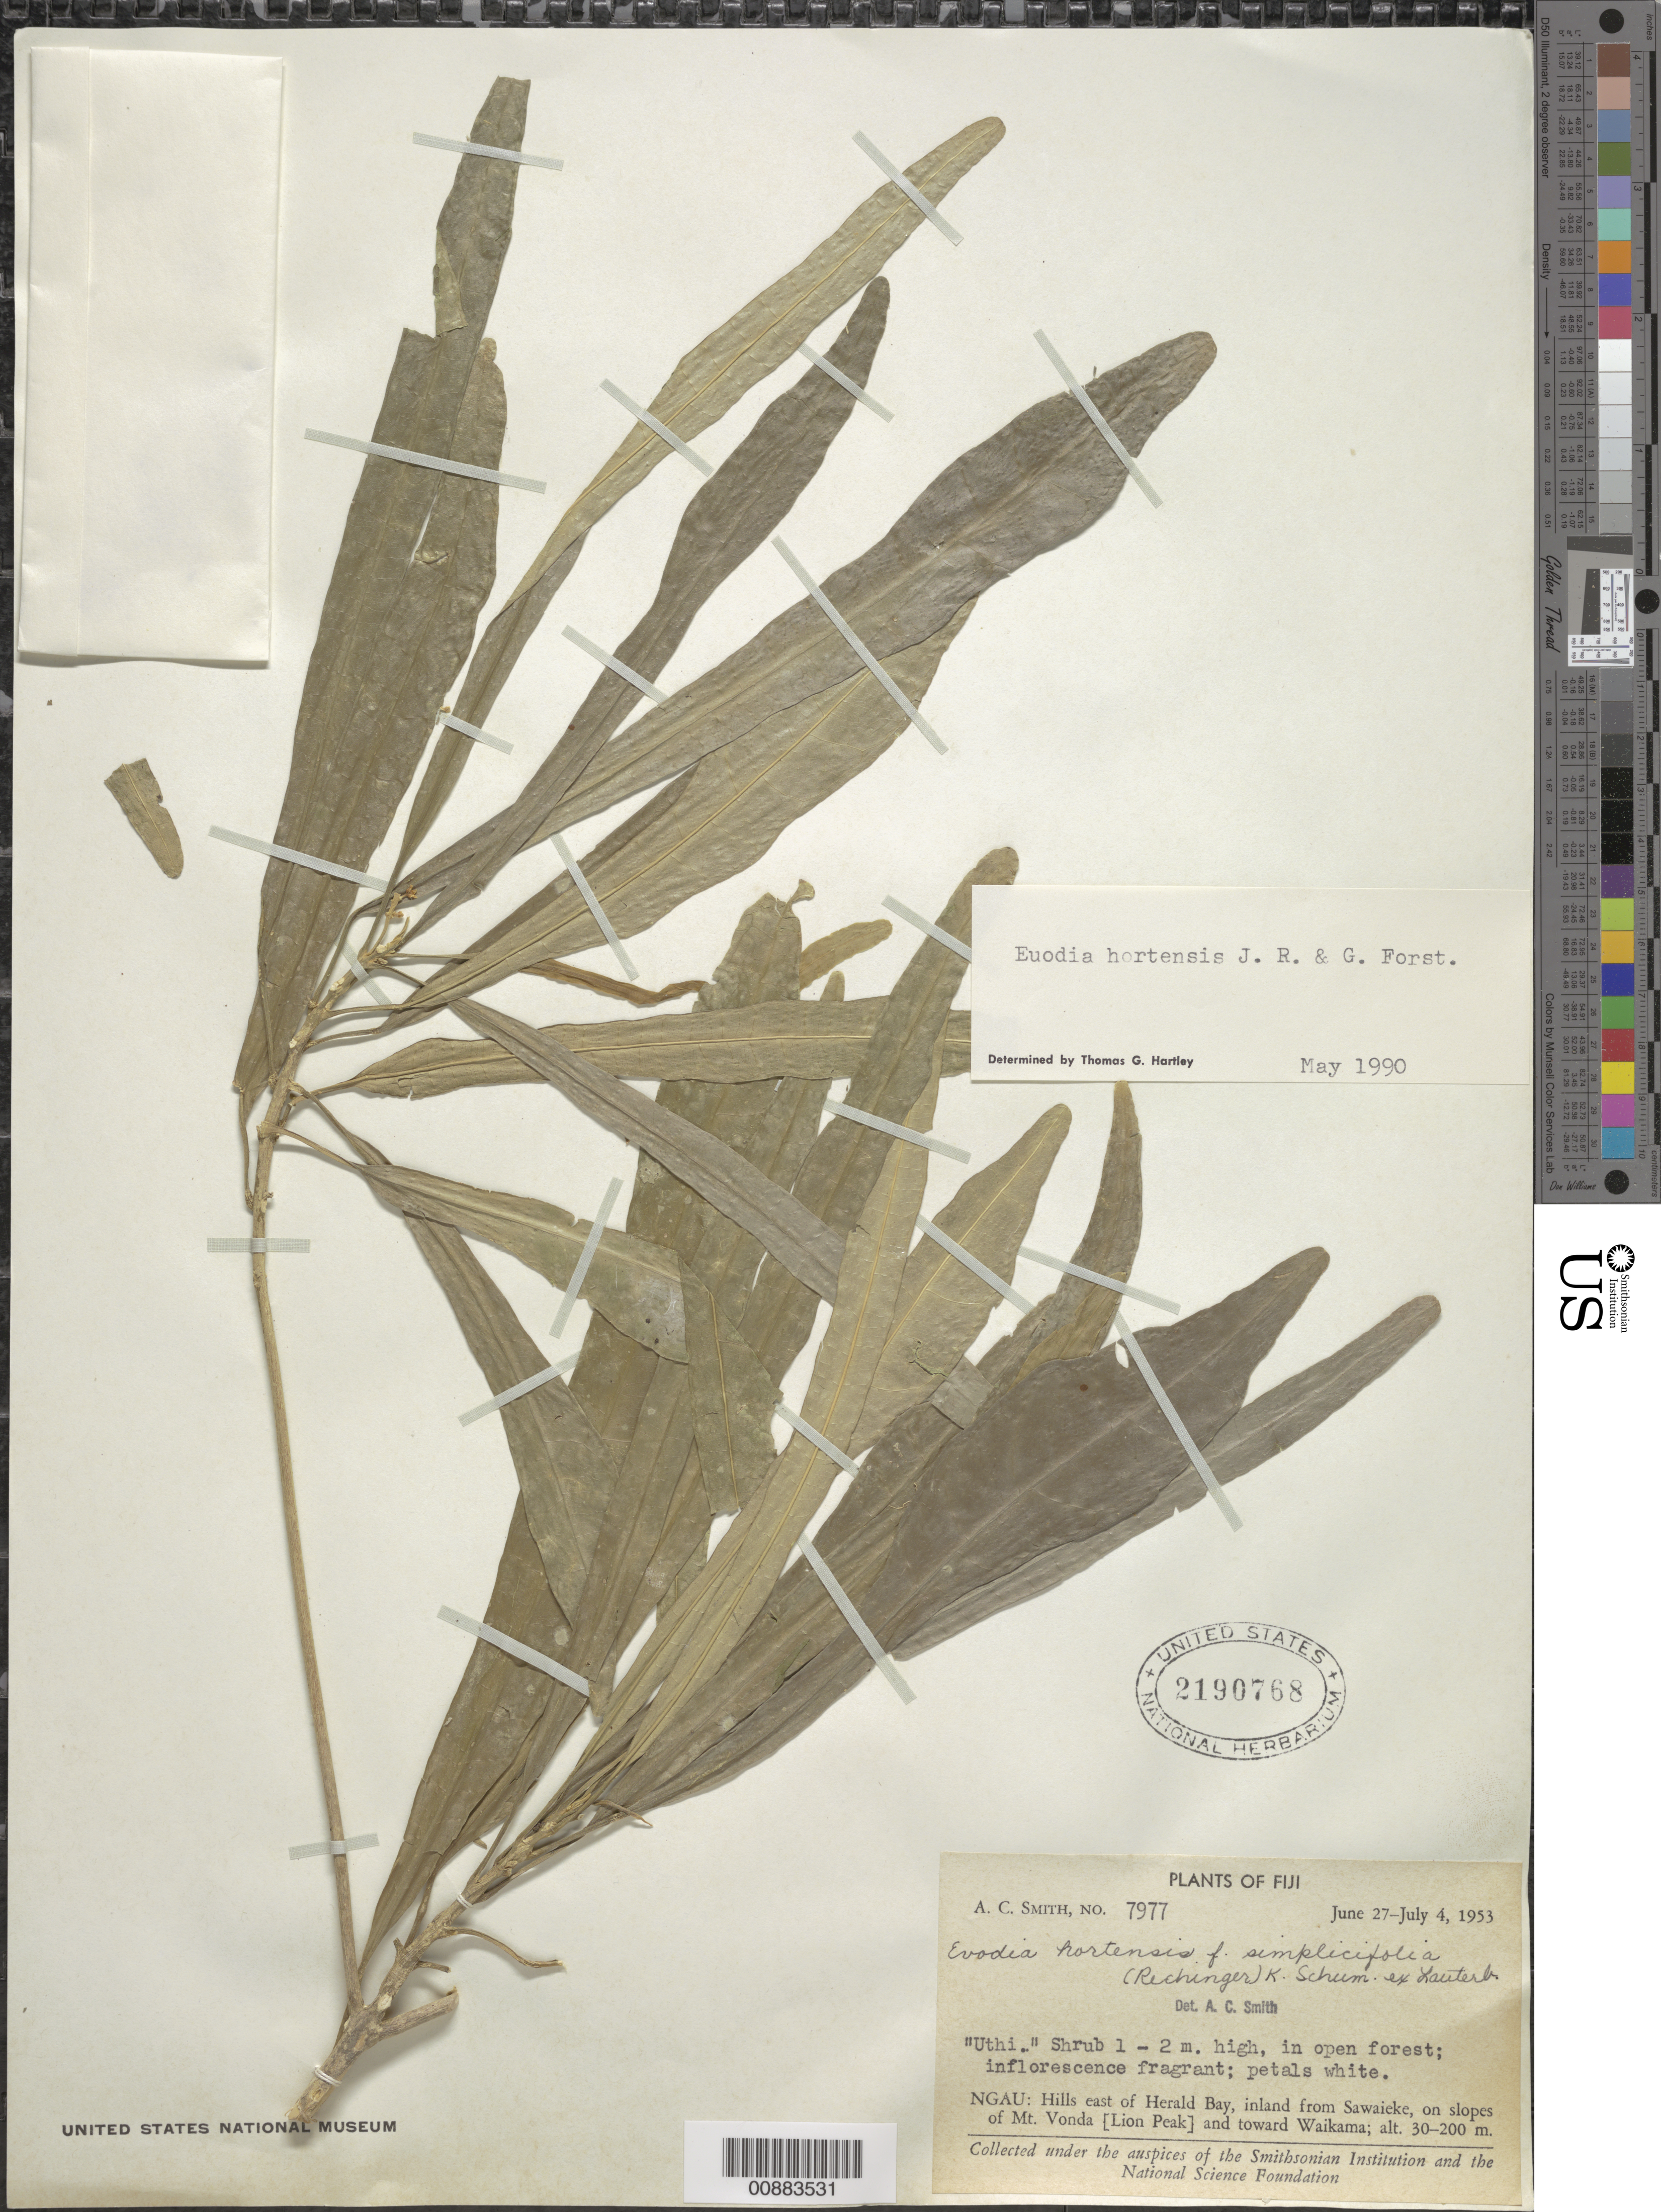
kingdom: Plantae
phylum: Tracheophyta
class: Magnoliopsida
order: Sapindales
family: Rutaceae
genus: Euodia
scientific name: Euodia hortensis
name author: J.R. Forst. & G. Forst.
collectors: C. A. Smith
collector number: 7977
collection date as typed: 27 Jun 1953 to 04 Jul 1953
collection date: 1953-06-27/1953-07-04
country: Fiji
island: Gau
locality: Hills east of Herald Bay, inland from Sawaieke, on slopes of Mr. Vonda [Lion Peak] and toward Waikama. (Ngau)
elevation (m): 30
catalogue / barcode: US 2190768